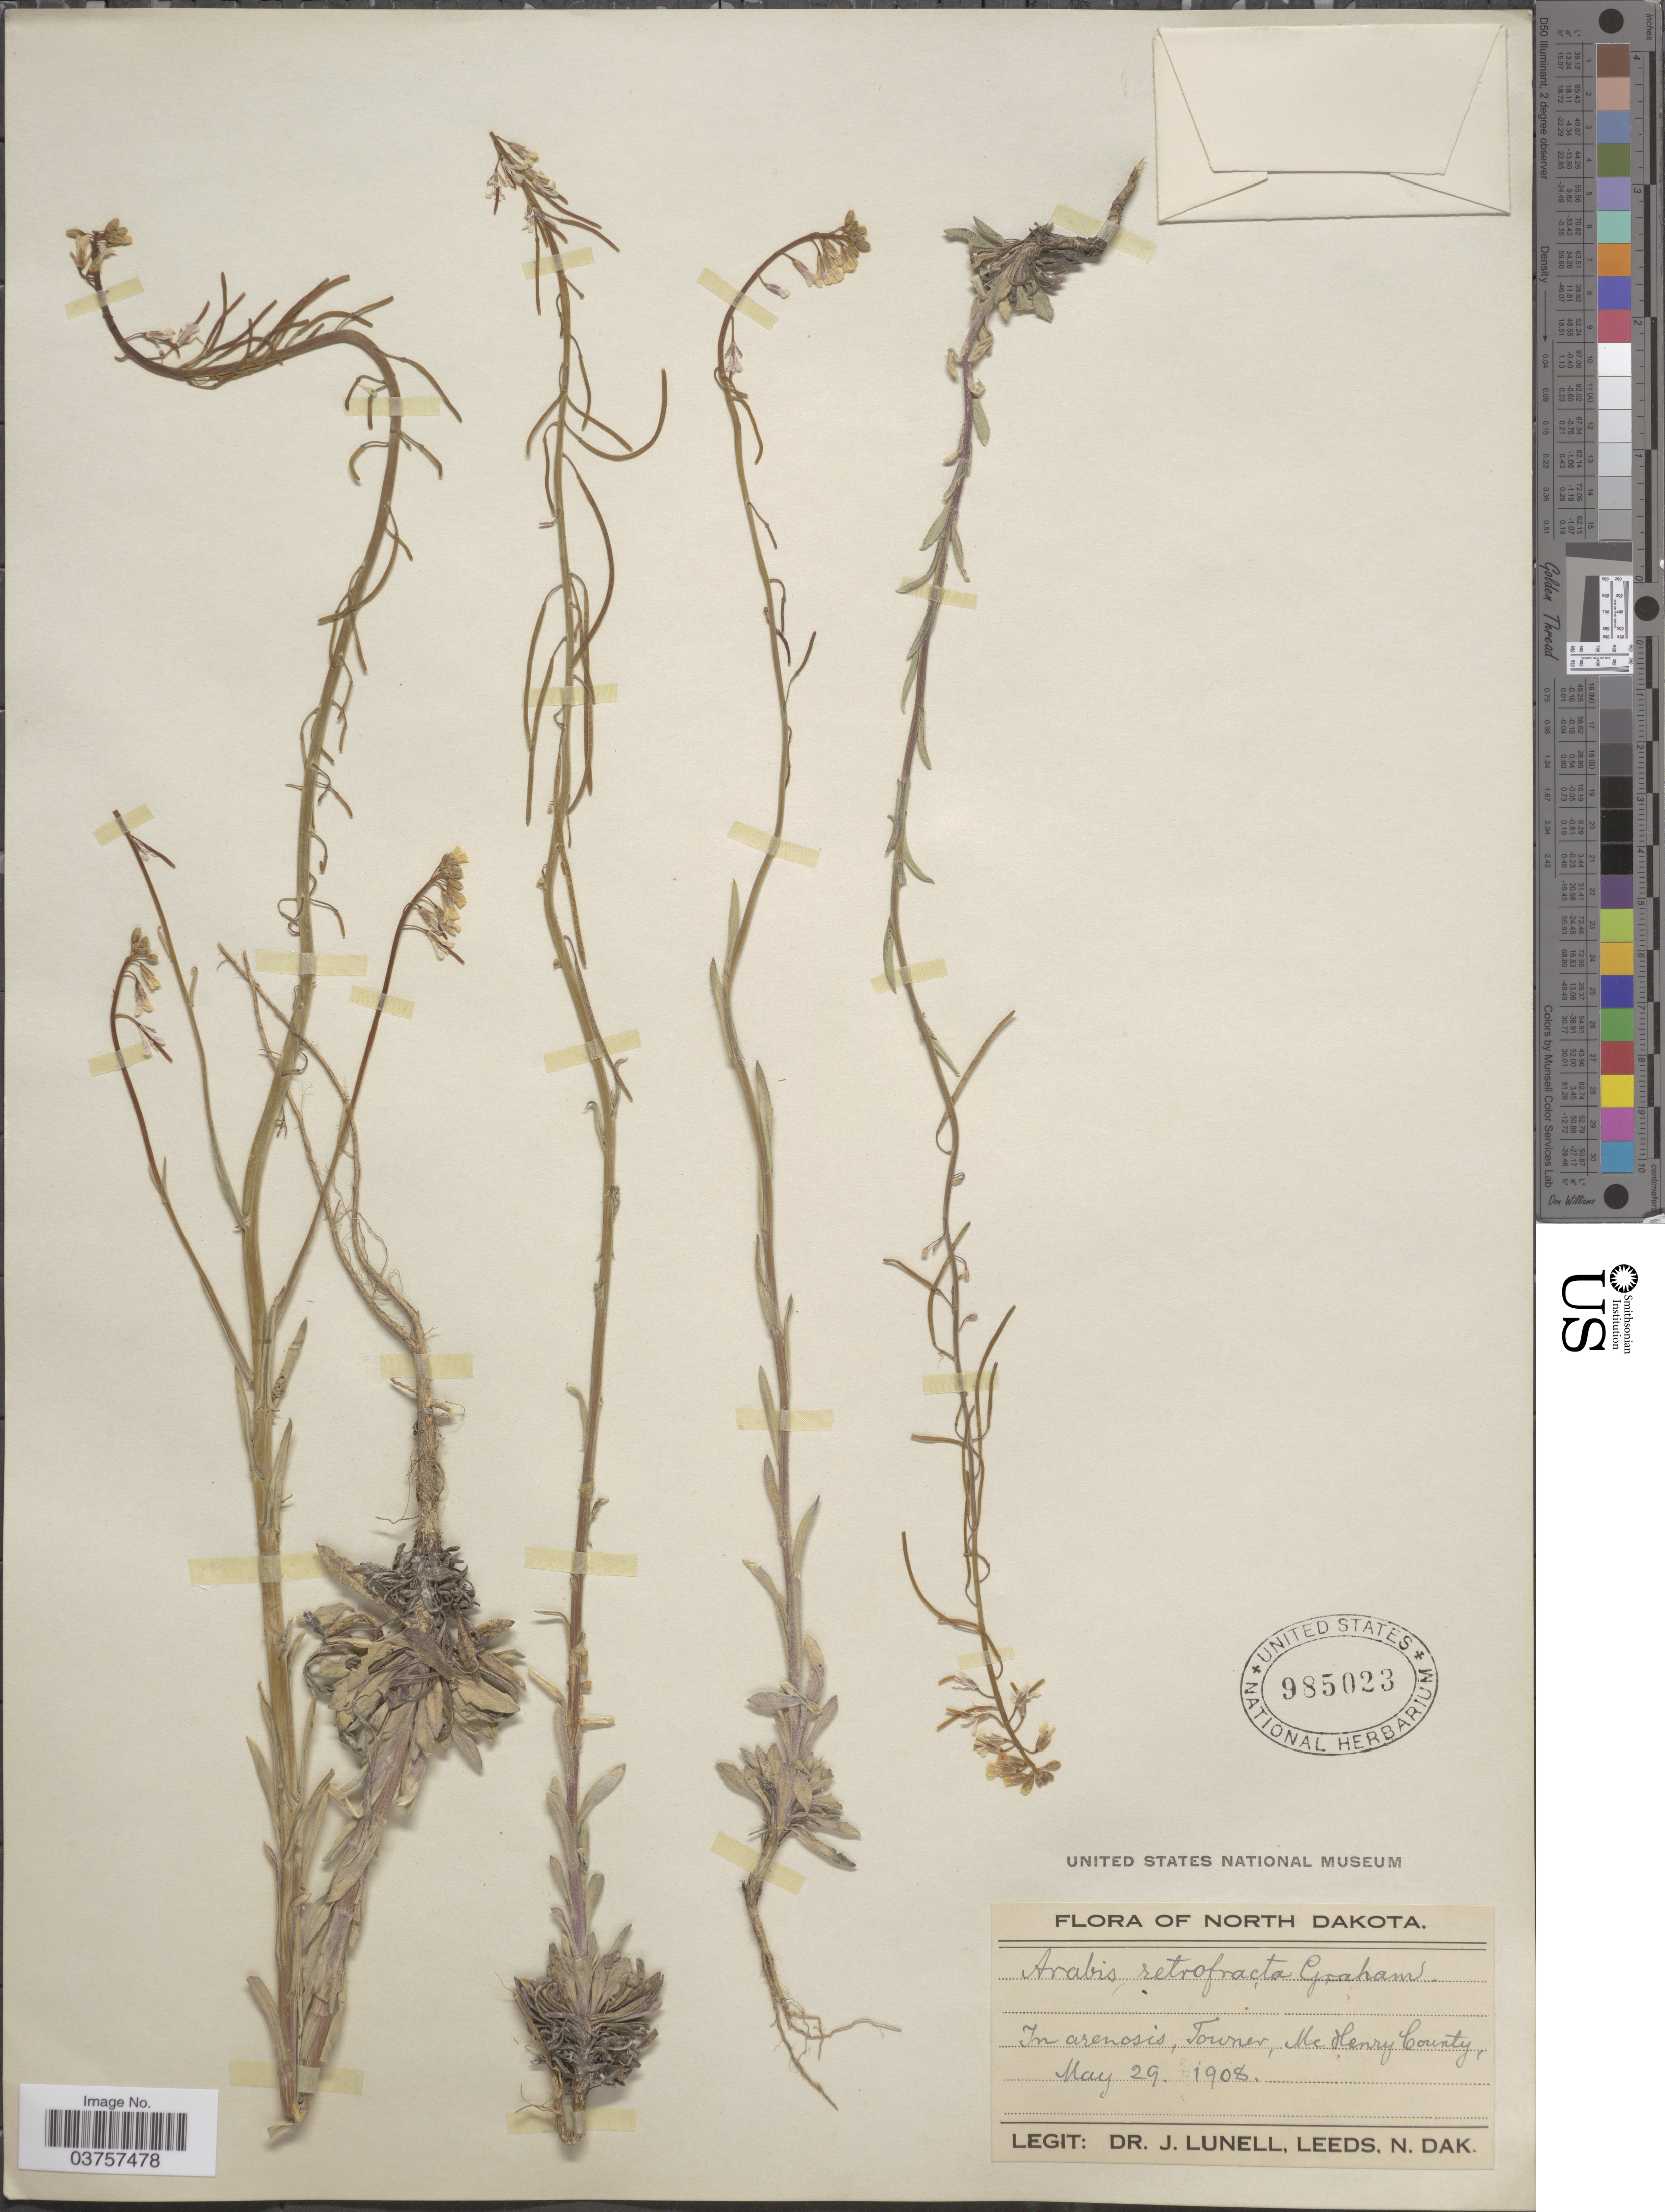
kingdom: Plantae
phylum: Tracheophyta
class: Magnoliopsida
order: Brassicales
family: Brassicaceae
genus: Arabis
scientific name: Arabis holboellii var. retrofracta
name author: Rydb.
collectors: J. Lunell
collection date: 1908-05-29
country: United States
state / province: North Dakota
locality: In arenosis, Towner, McHenry County.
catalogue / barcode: US 985023